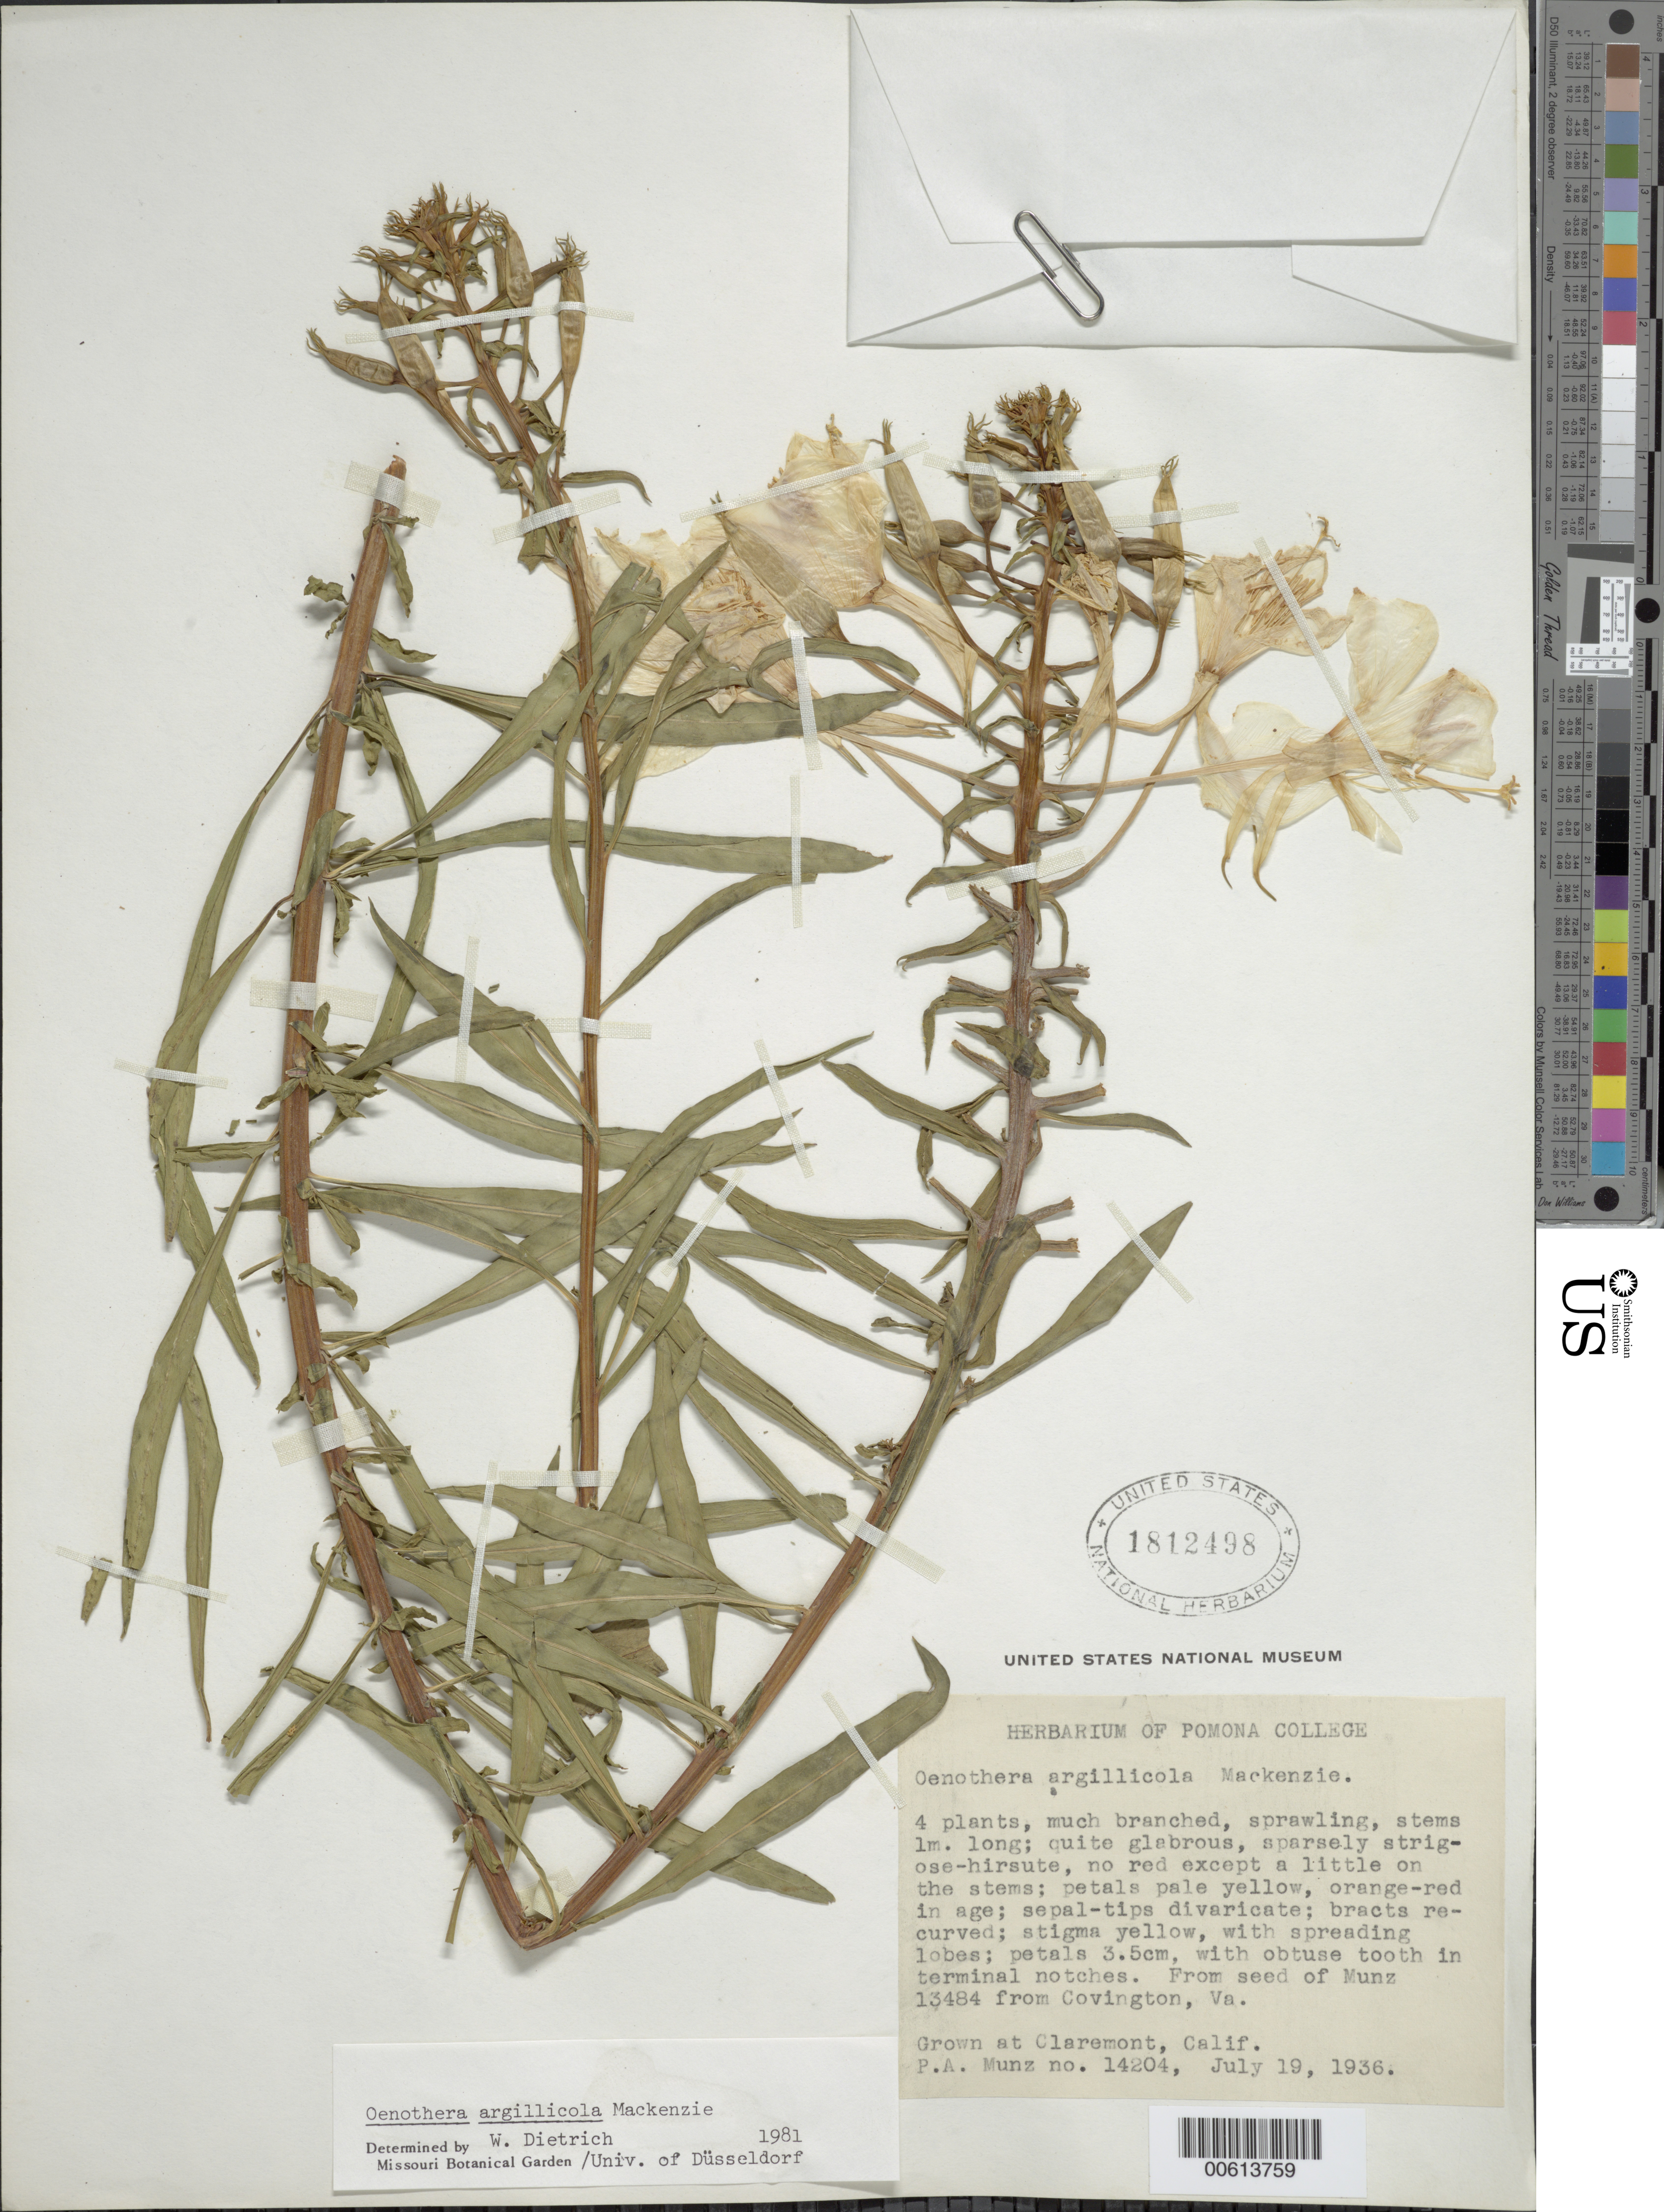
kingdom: Plantae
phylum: Tracheophyta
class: Magnoliopsida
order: Myrtales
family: Onagraceae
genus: Oenothera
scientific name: Oenothera argillicola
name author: Mackenz.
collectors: P. A. Munz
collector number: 14204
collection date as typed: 19 Jul 1936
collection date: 1936-07-19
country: United States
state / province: California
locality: Claremont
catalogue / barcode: US 1812498